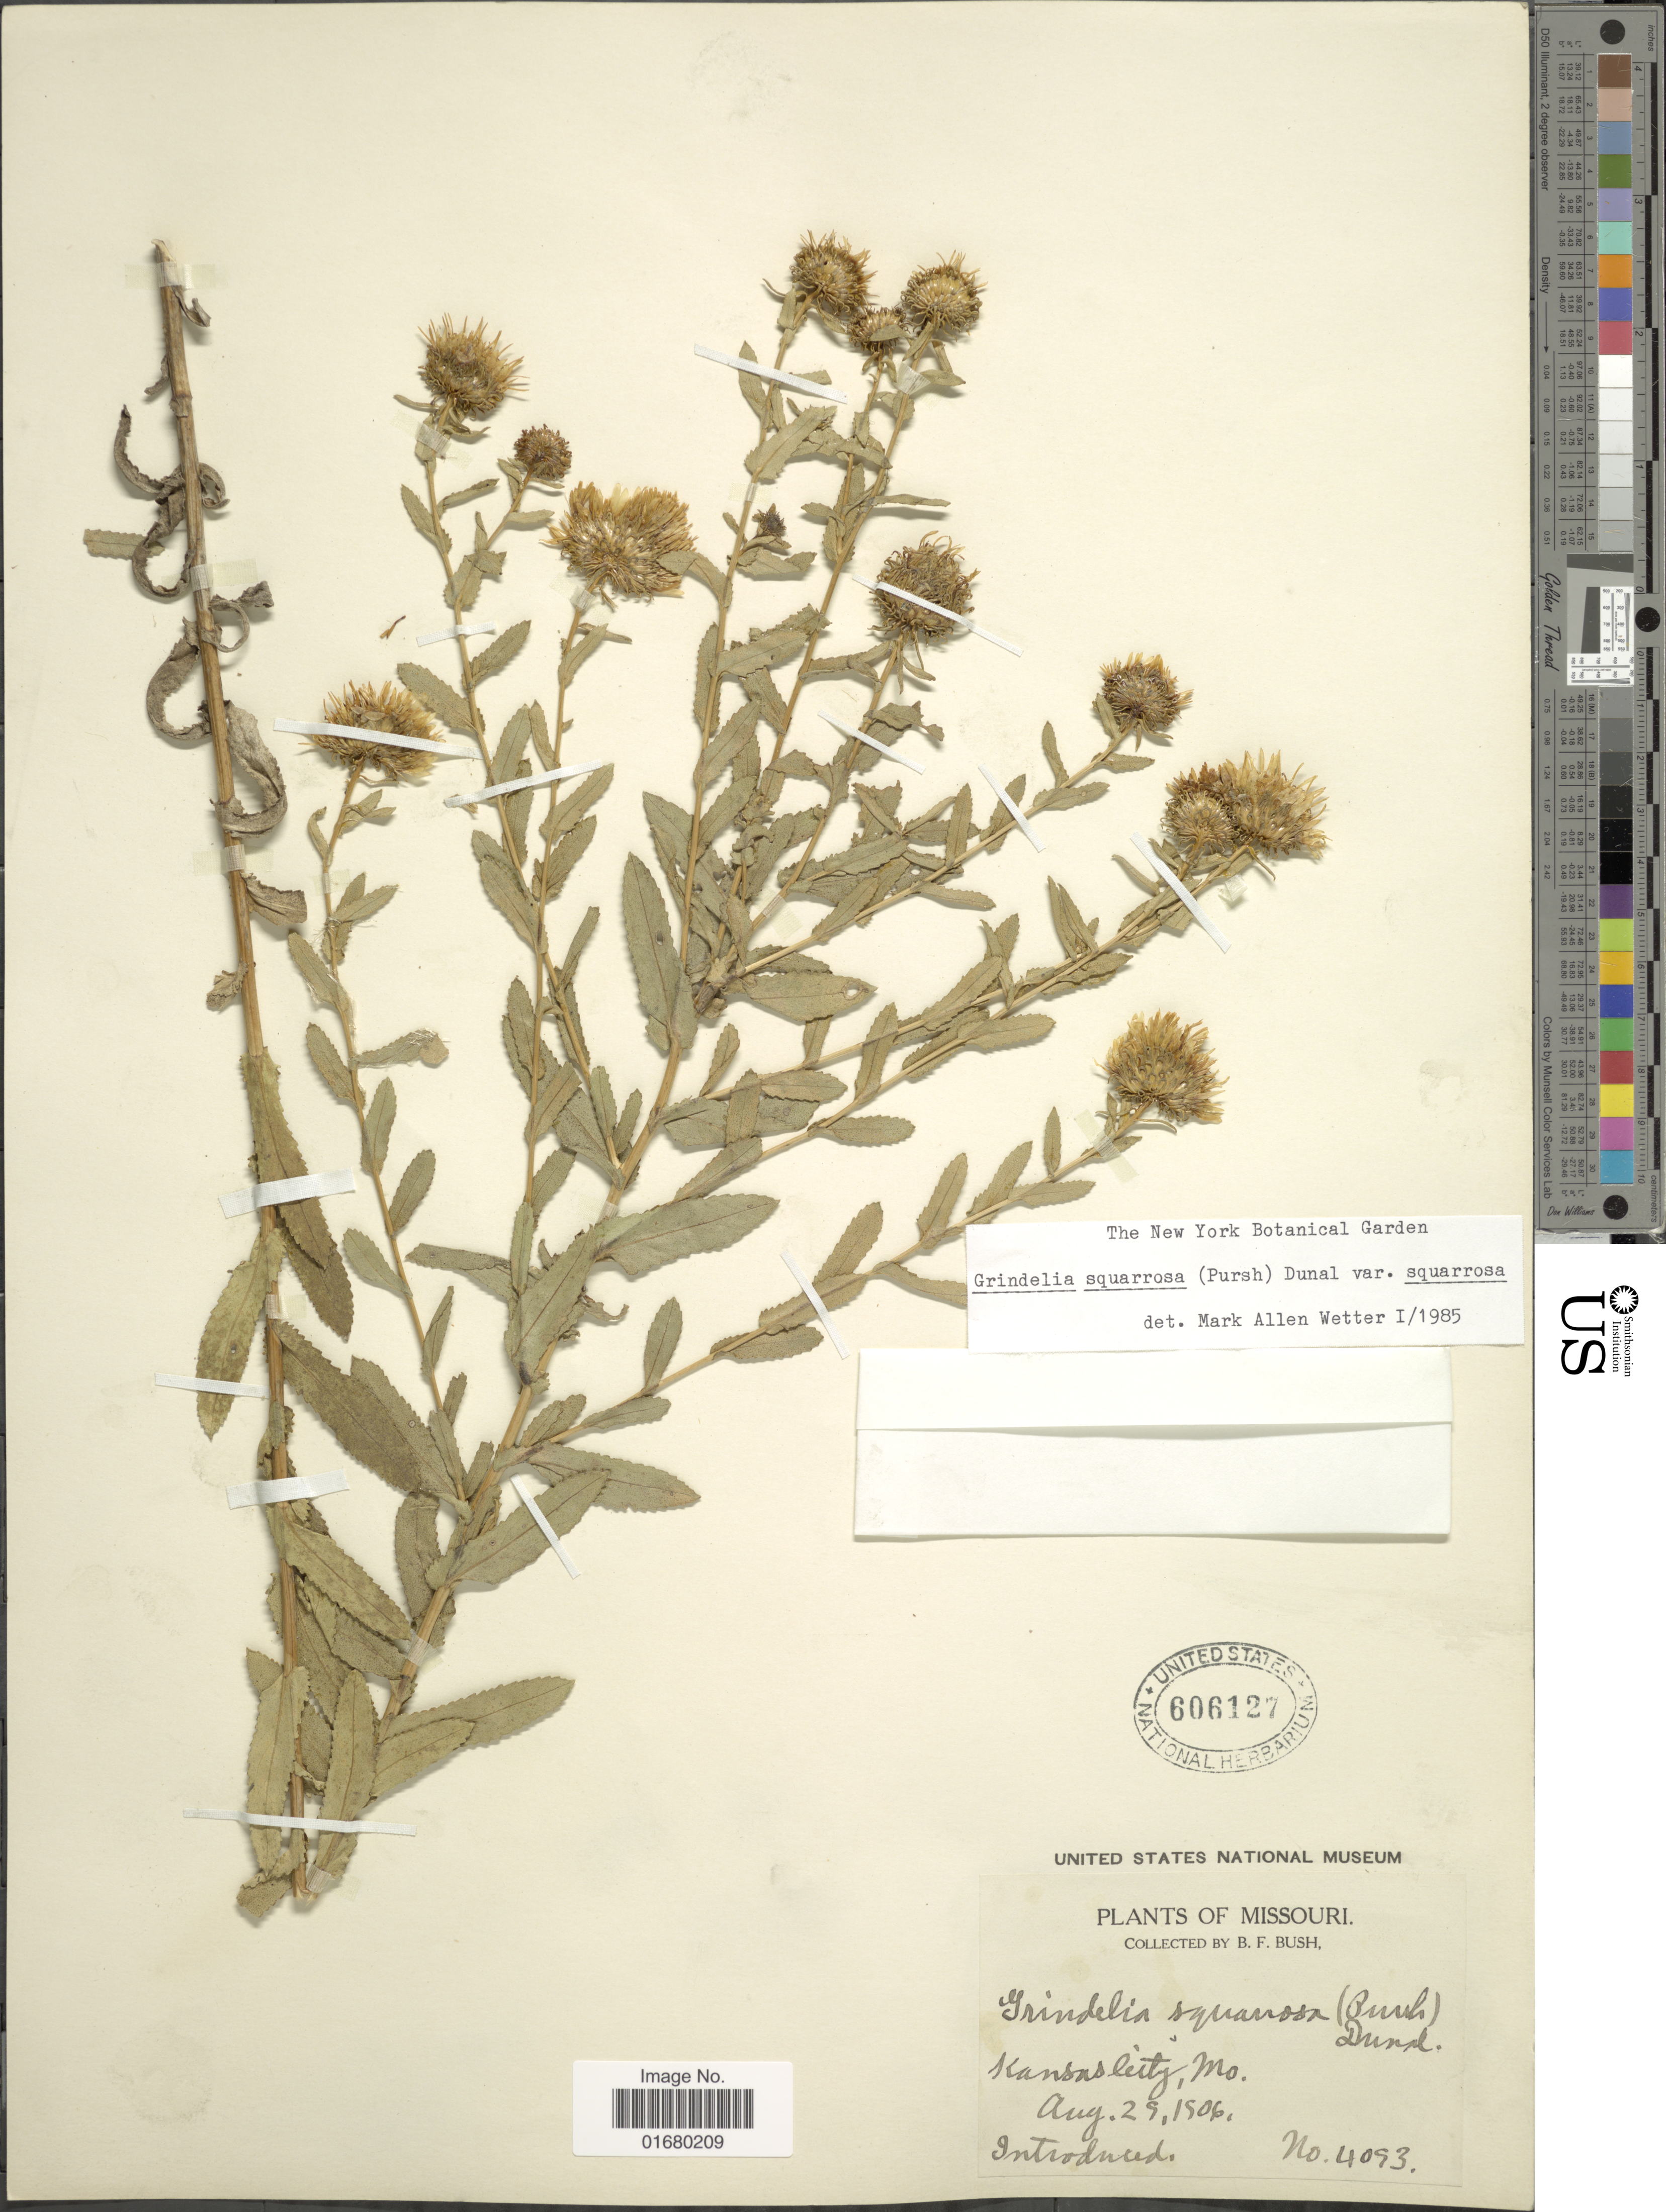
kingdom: Plantae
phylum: Tracheophyta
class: Magnoliopsida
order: Asterales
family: Asteraceae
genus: Grindelia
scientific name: Grindelia squarrosa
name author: (Pursh) Dunal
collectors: B. F. Bush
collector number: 4093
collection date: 1906-08-29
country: United States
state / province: Missouri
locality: Kansas City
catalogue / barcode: US 606127